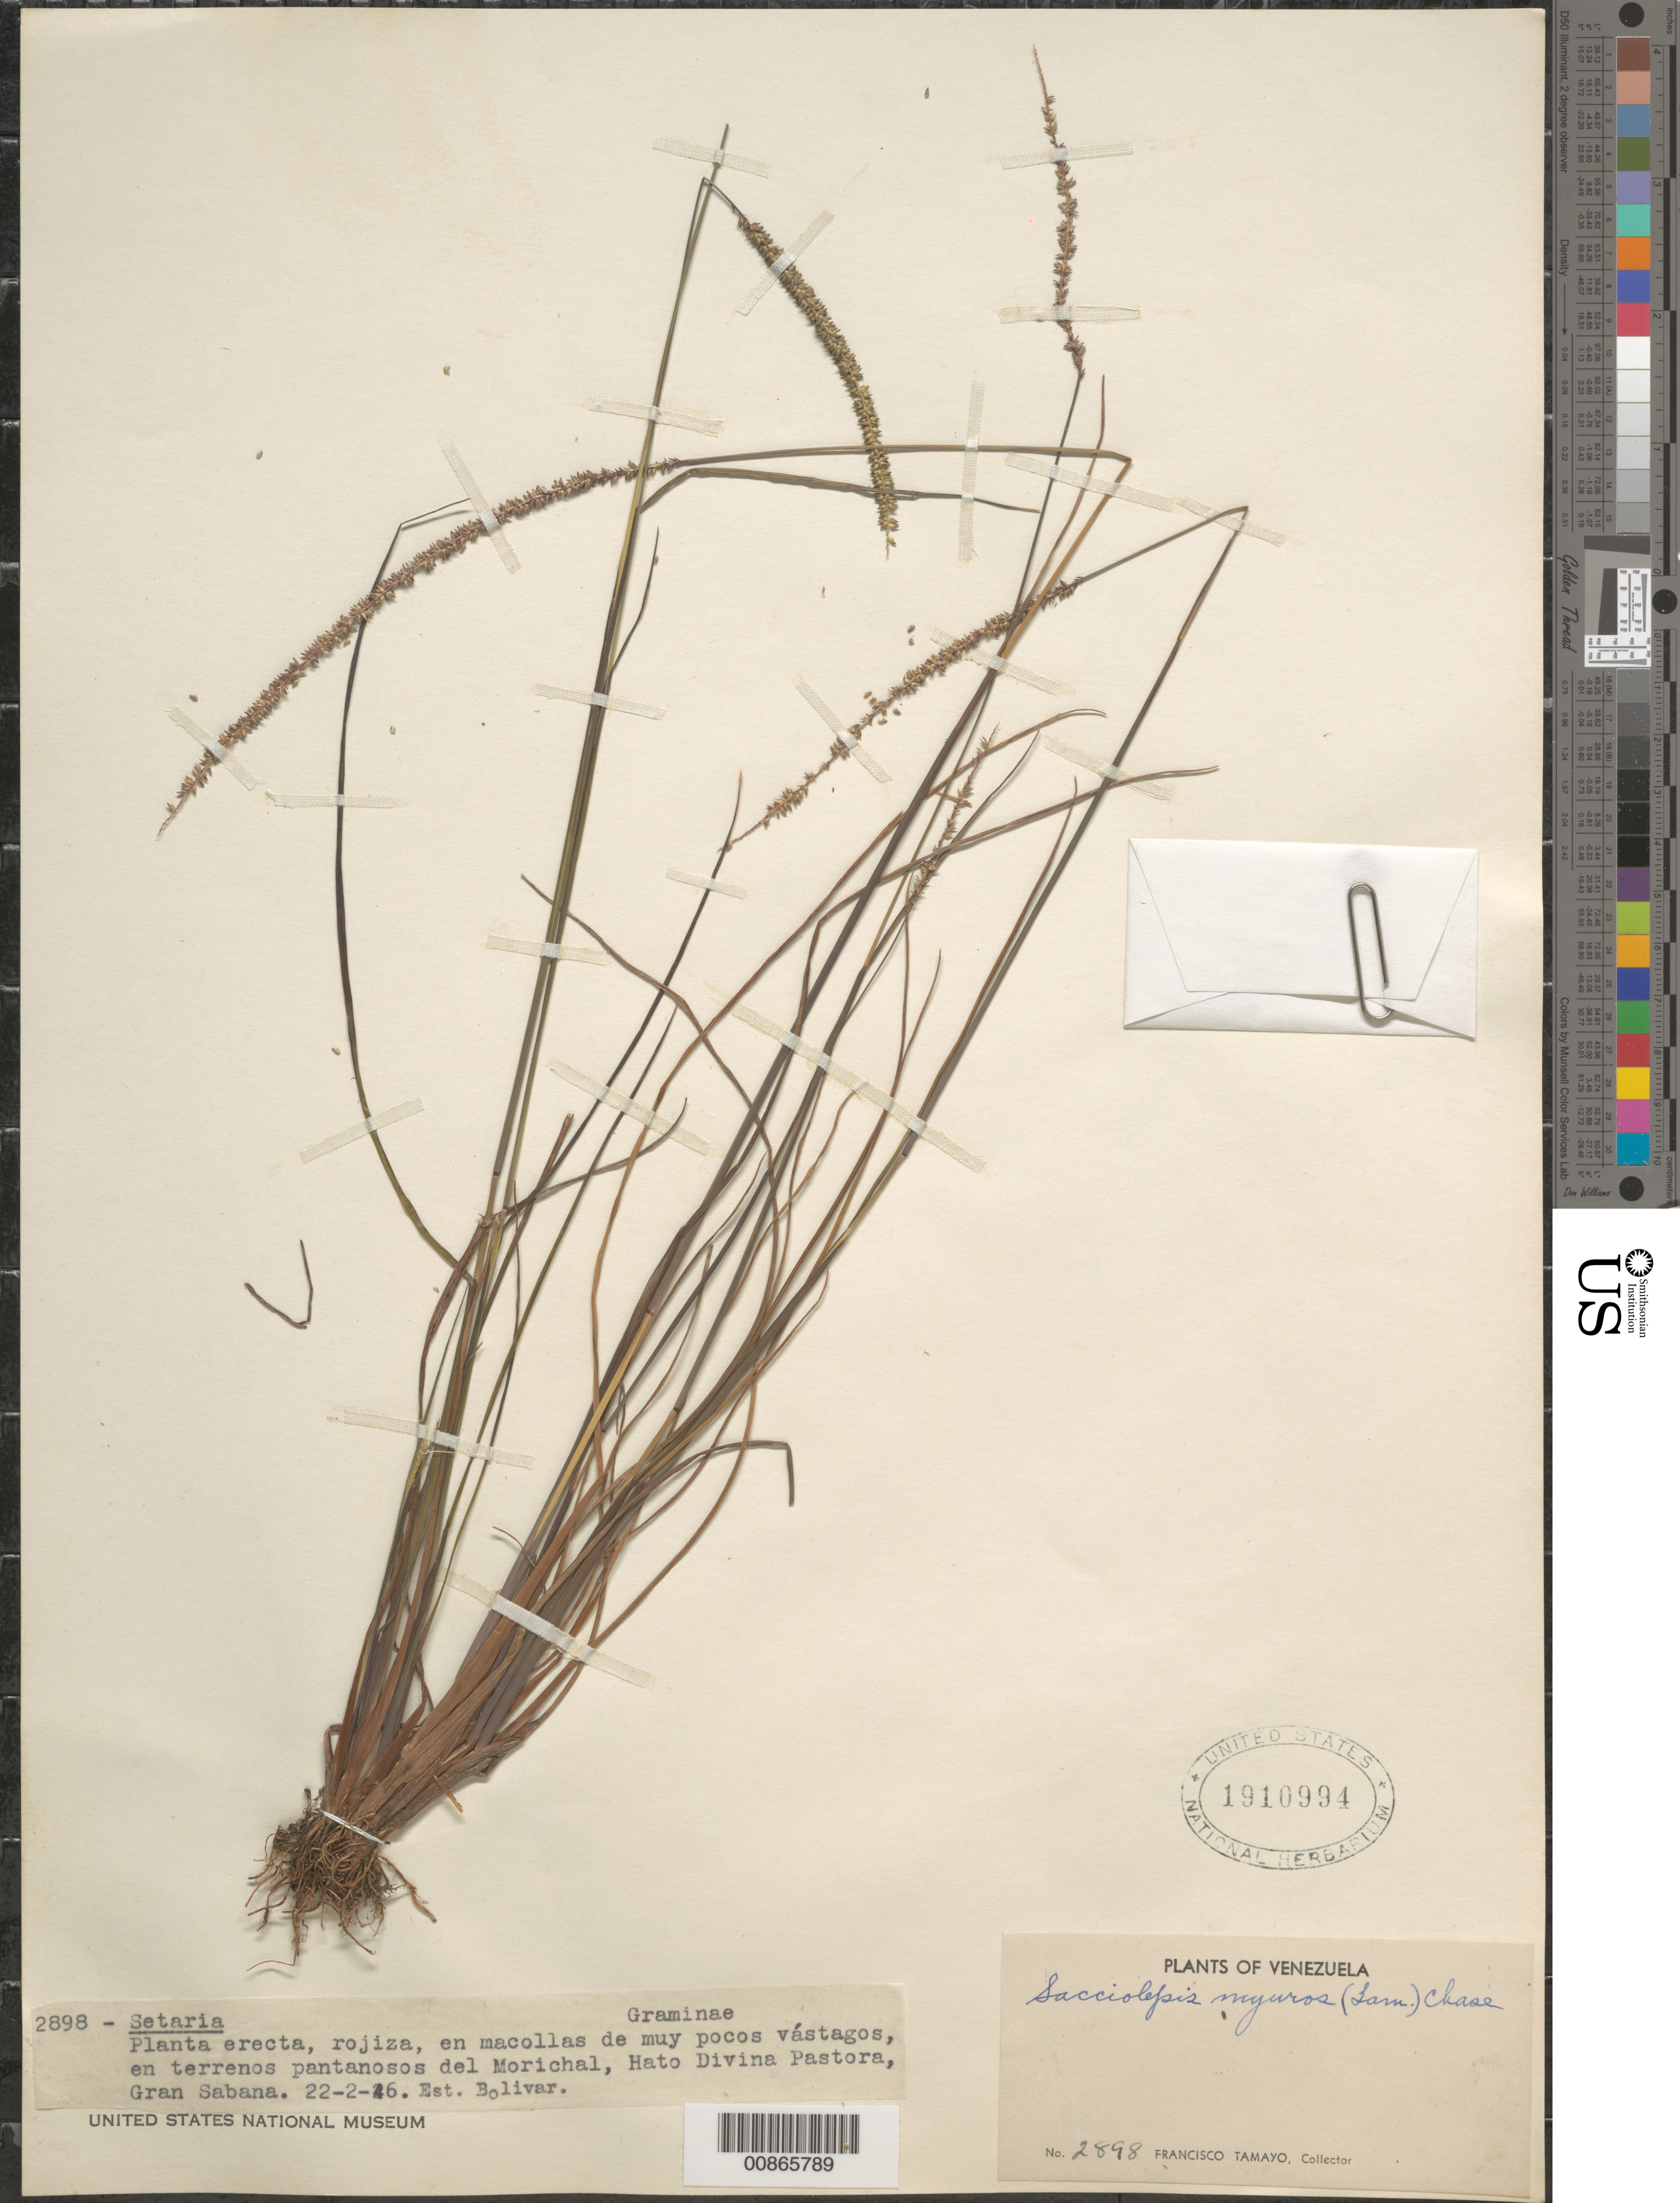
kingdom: Plantae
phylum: Tracheophyta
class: Liliopsida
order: Poales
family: Poaceae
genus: Sacciolepis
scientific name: Sacciolepis myuros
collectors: F. Tamayo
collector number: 2898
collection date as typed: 22-Feb-46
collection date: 1946-02-22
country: Venezuela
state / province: Bolívar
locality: Gran Sabana, Hato Divina Pastora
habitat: Terrenos pantanosos del morichal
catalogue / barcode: US 1910994